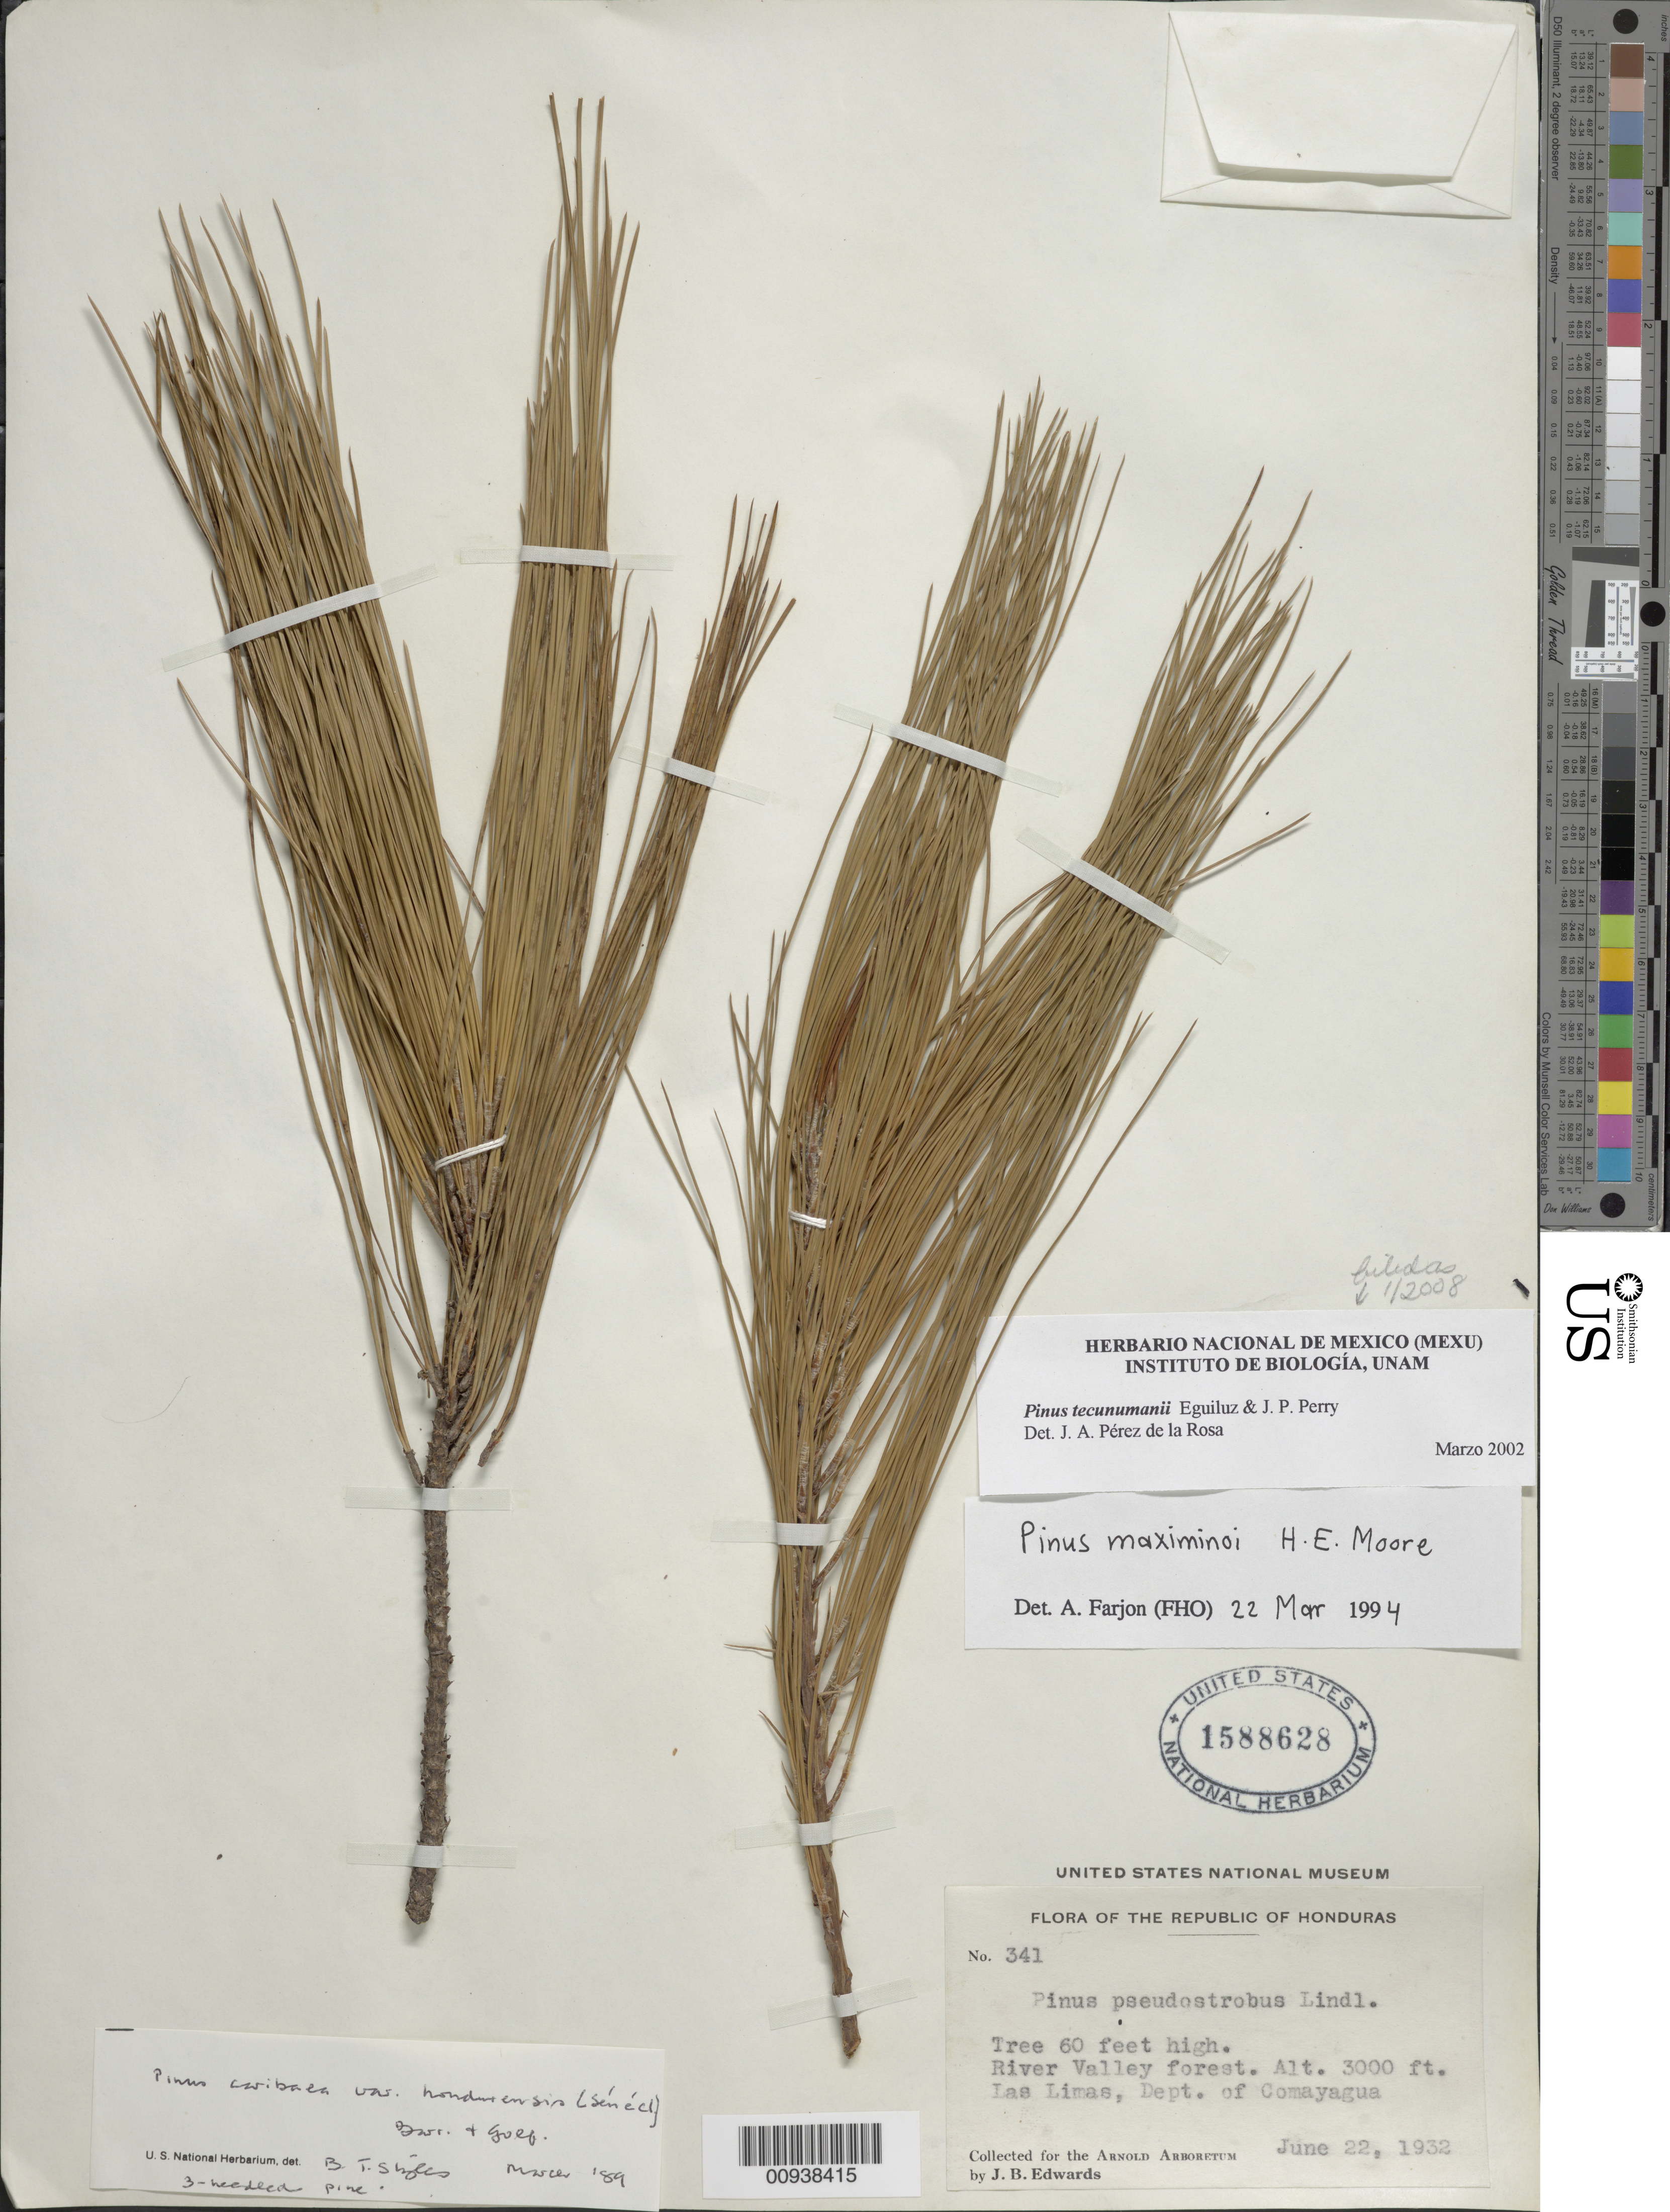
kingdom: Plantae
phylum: Tracheophyta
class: Pinopsida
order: Pinales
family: Pinaceae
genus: Pinus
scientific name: Pinus tecunumanii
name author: F. Schwerdtf. ex Eguiluz & J.P. Perry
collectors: J. B. Edwards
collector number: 341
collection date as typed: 22 Jun 1932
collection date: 1932-06-22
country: Honduras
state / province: Comayagua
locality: Las Limas.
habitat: River Valley forest.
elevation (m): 914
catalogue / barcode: US 1588628